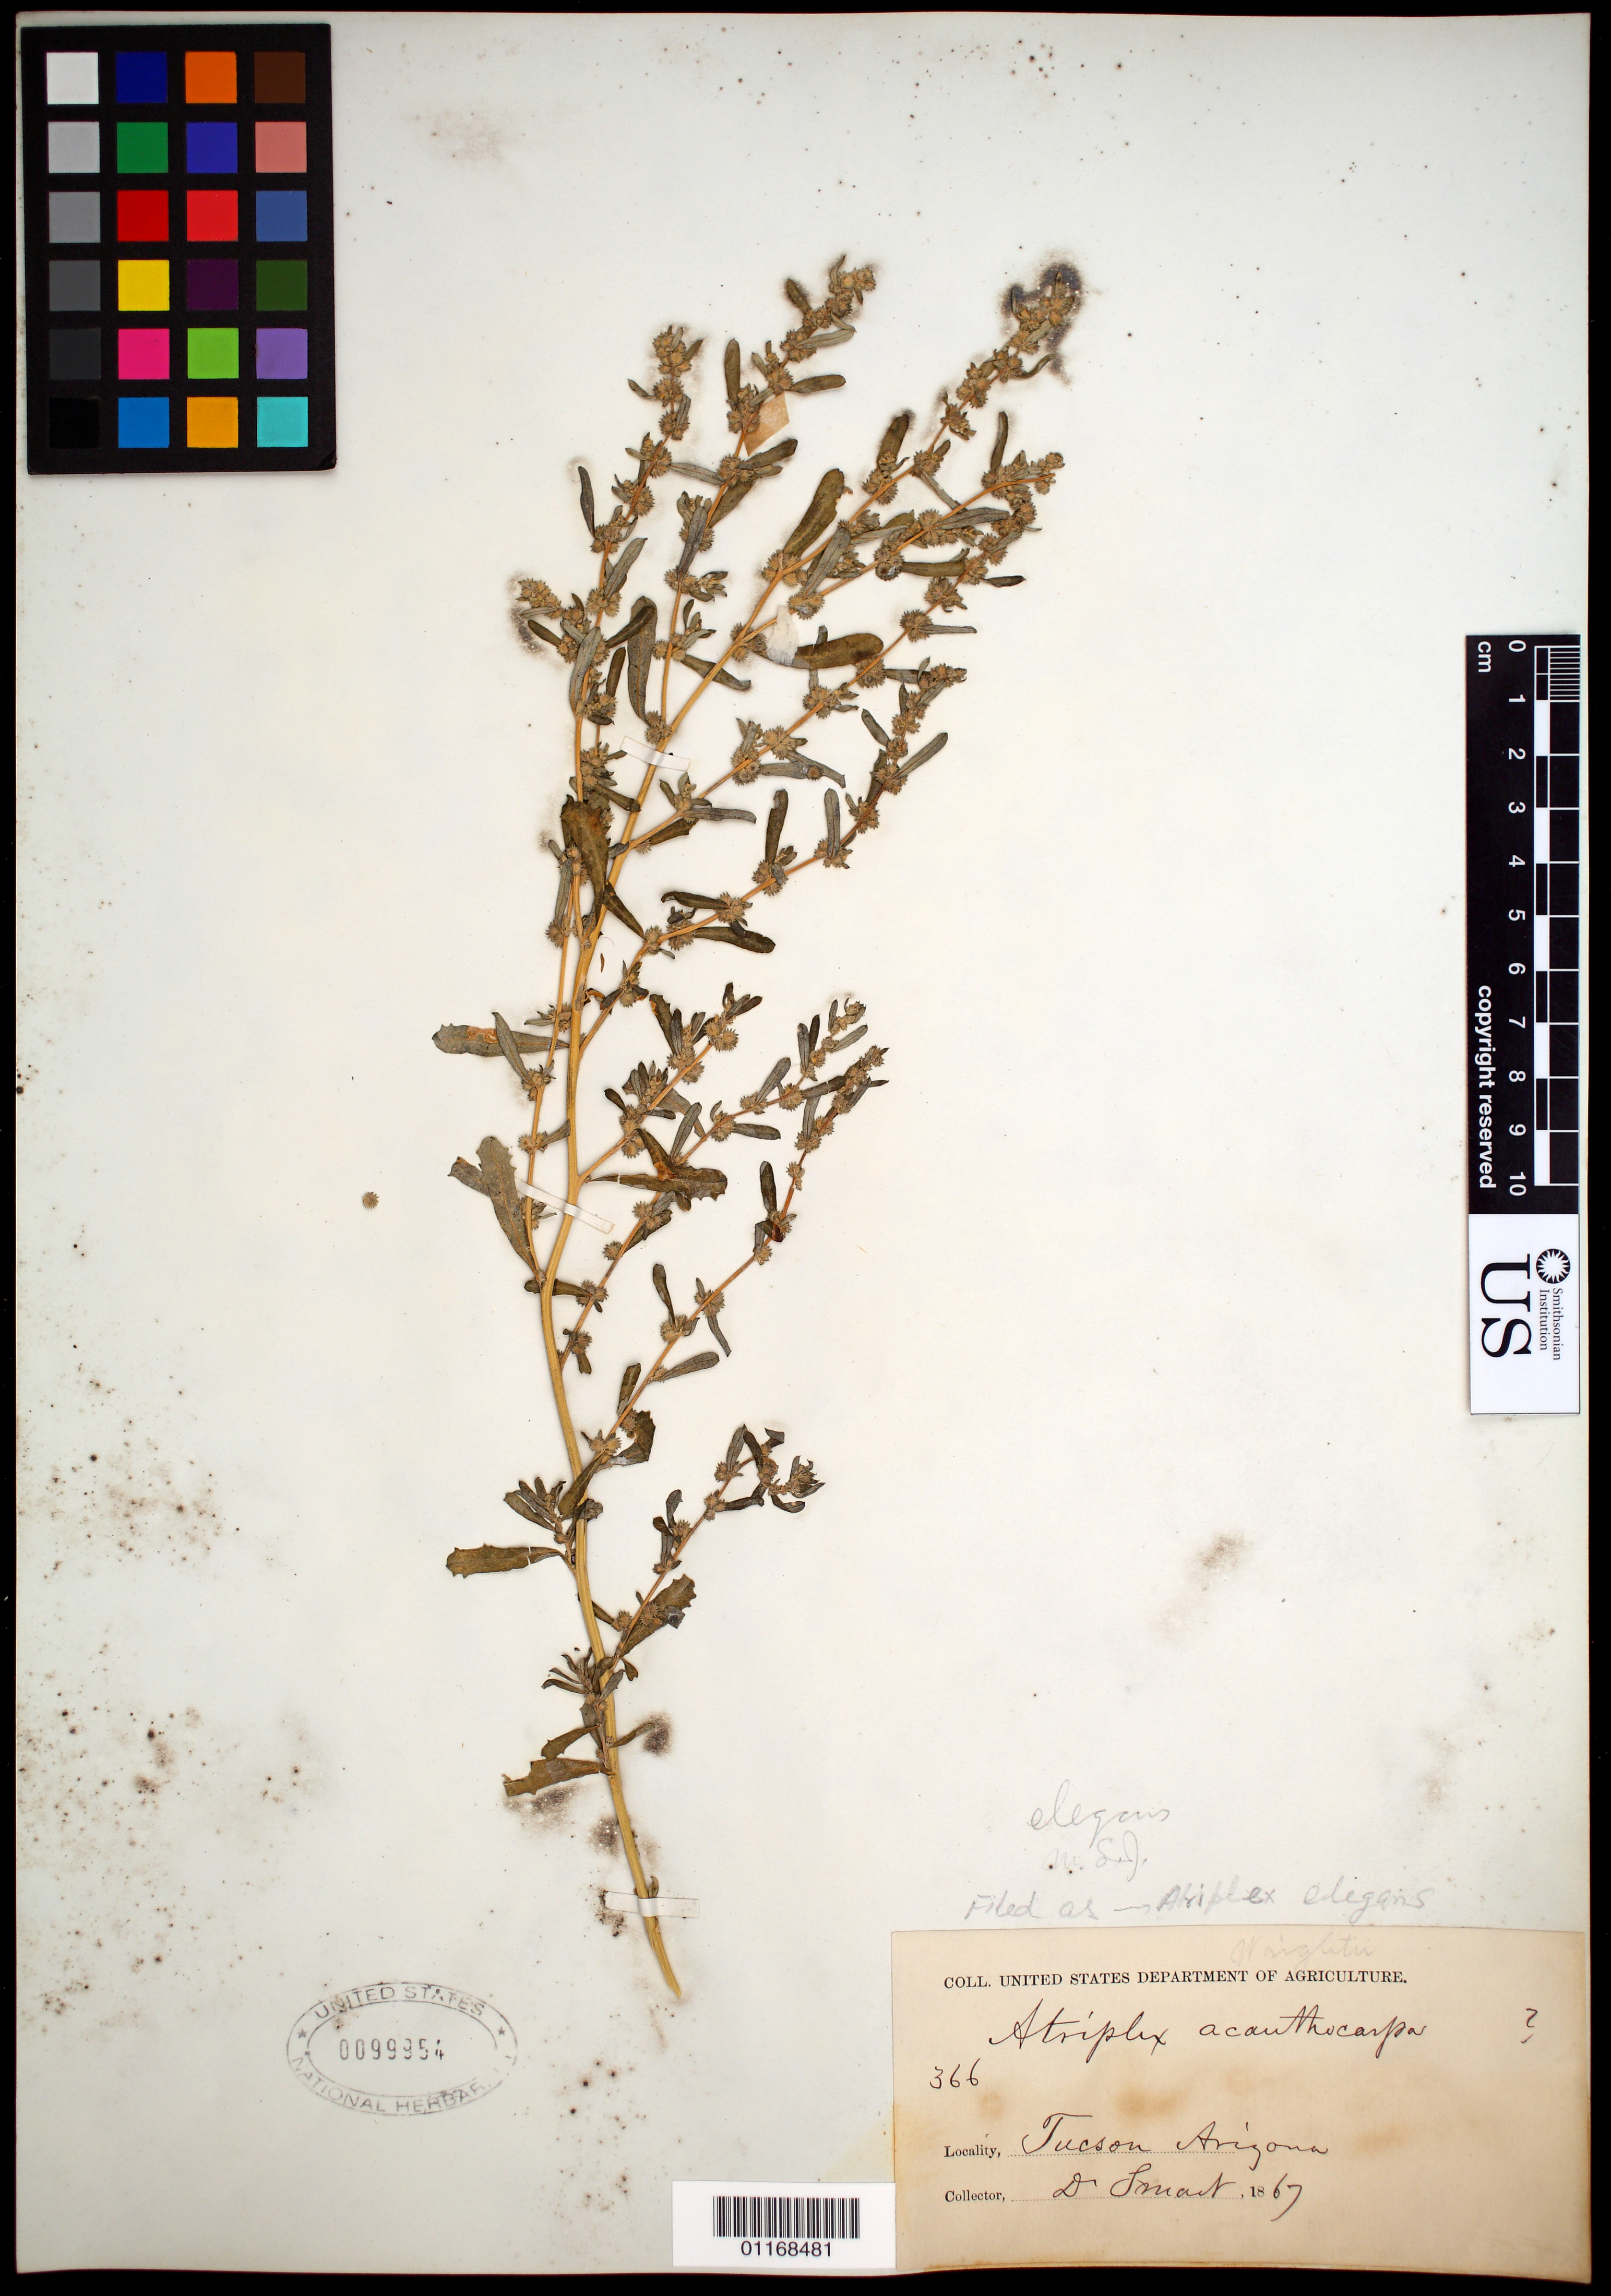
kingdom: Plantae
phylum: Tracheophyta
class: Magnoliopsida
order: Caryophyllales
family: Amaranthaceae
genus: Atriplex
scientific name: Atriplex elegans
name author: (Moq.) D. Dietr.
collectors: -. Smart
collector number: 366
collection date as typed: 1867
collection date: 1867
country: United States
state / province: Arizona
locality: Tucson.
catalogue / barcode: US 99954